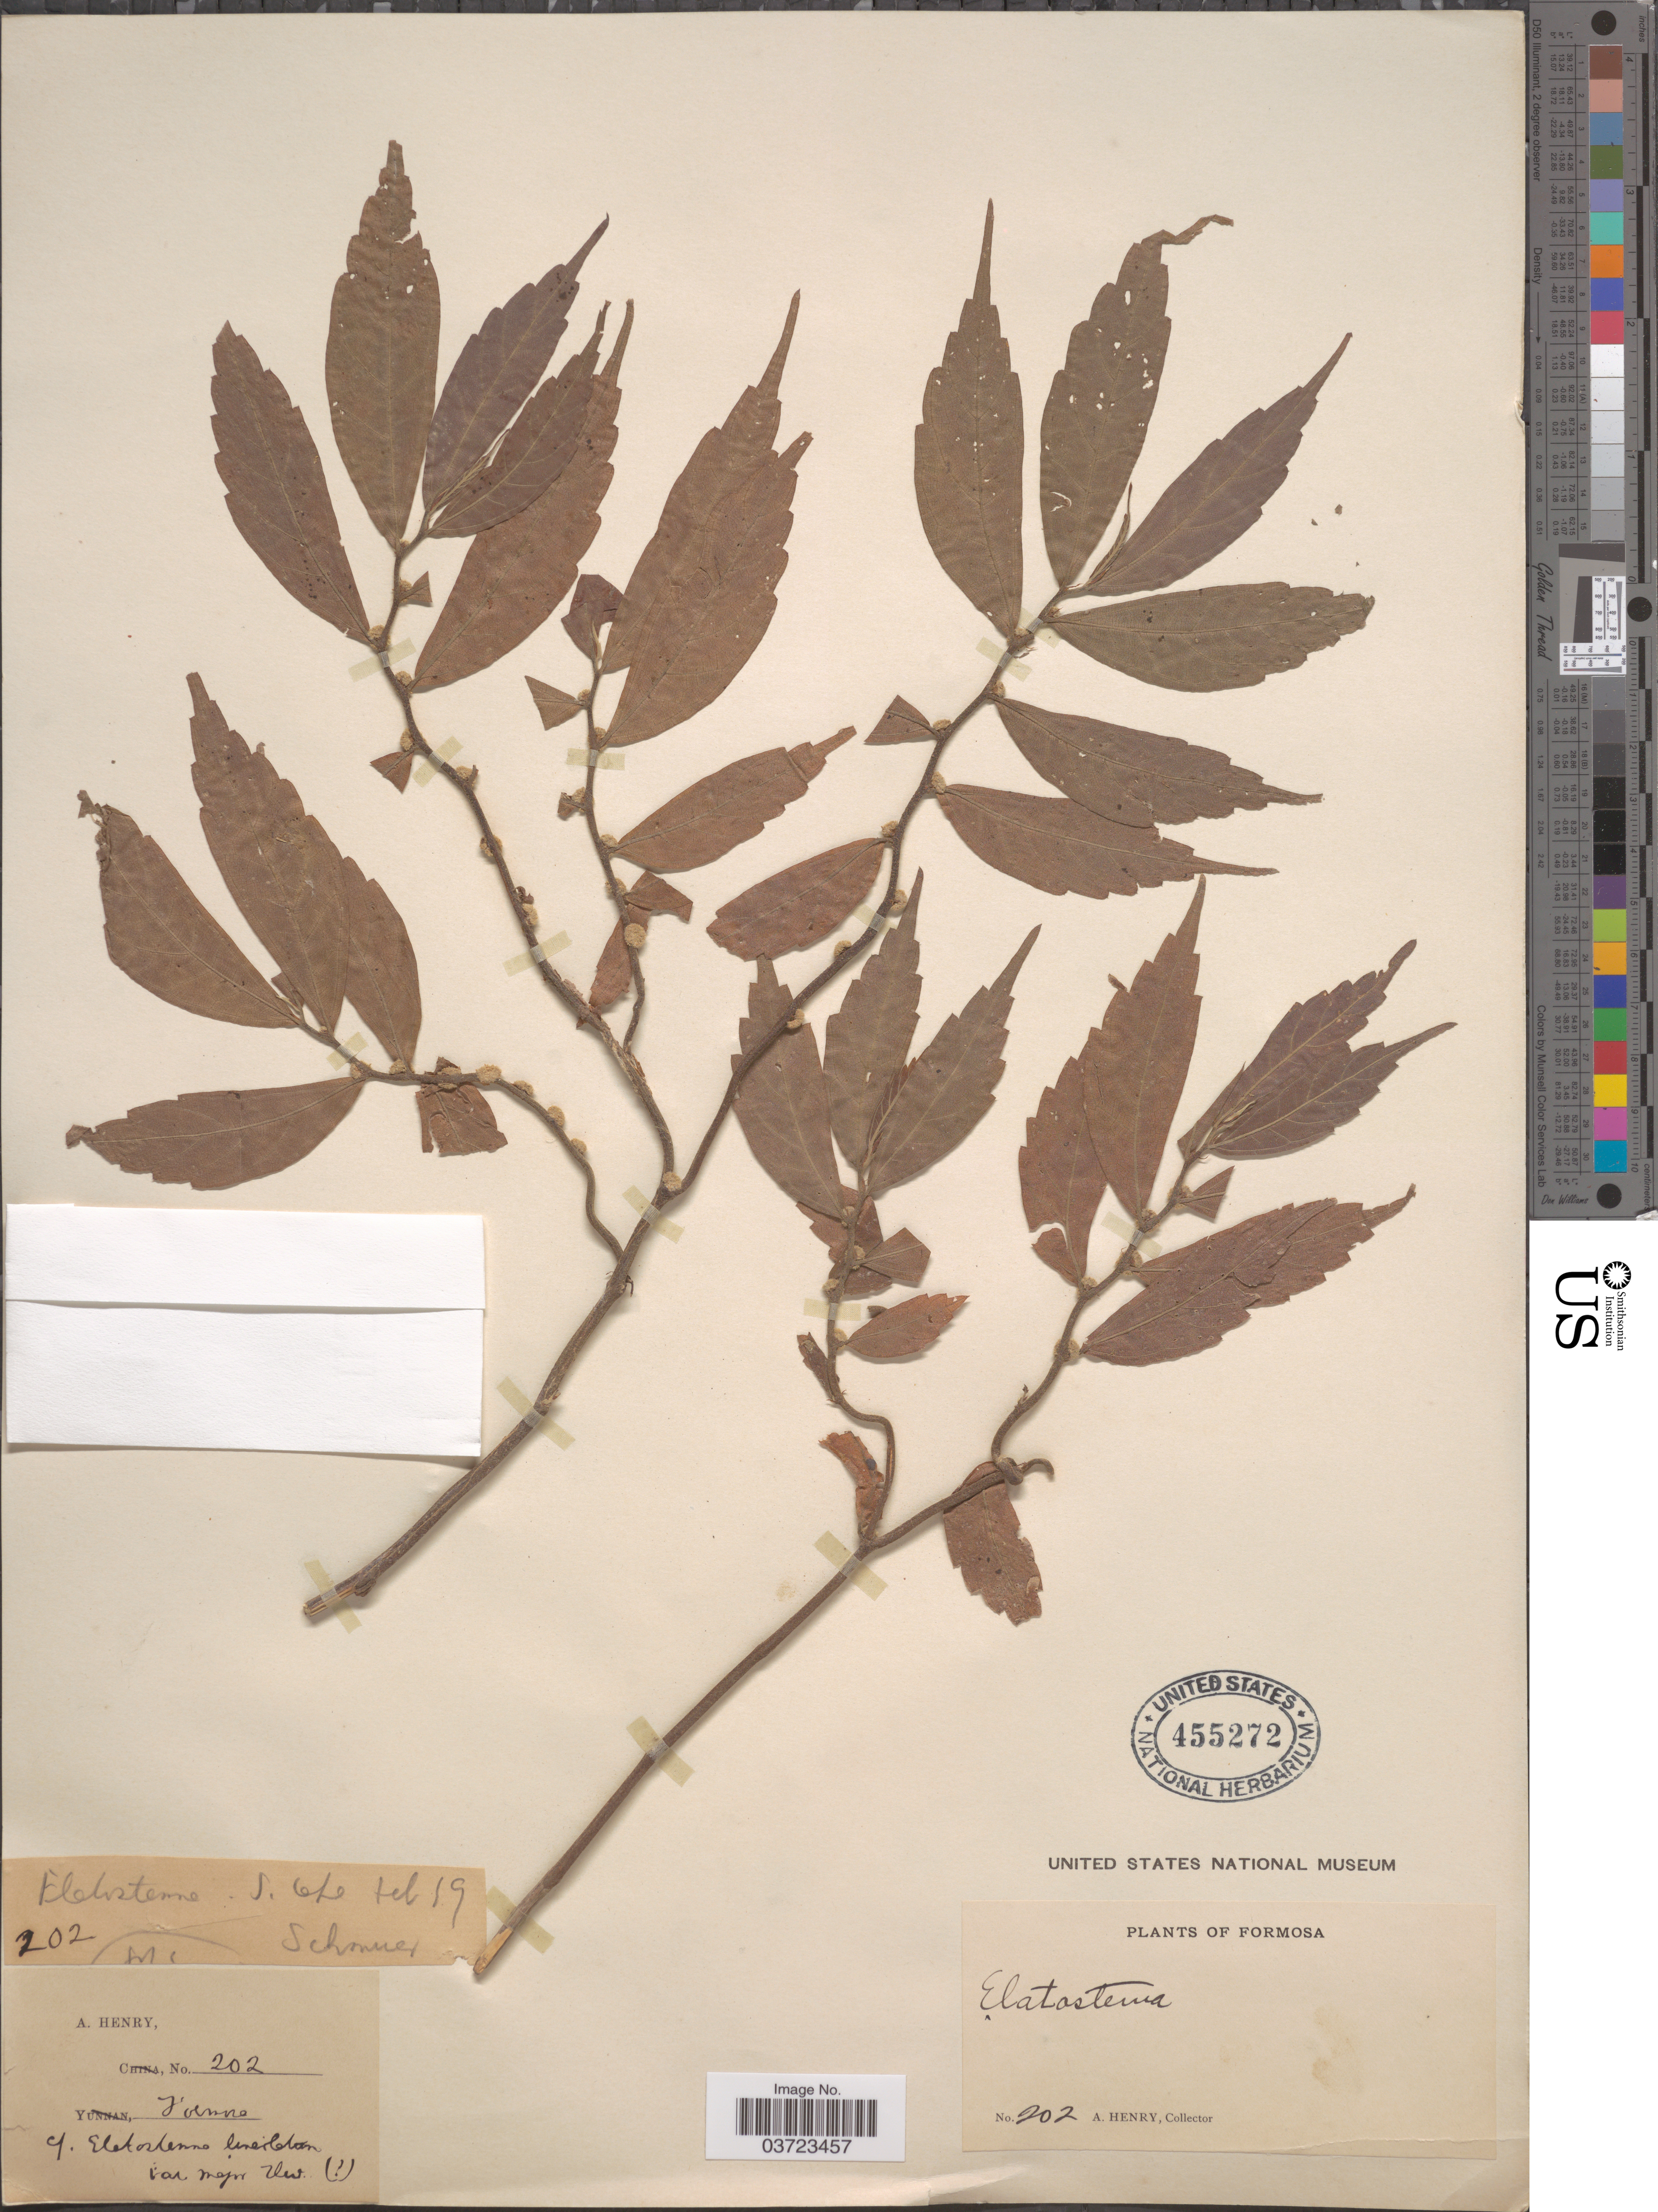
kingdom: Plantae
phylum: Tracheophyta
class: Magnoliopsida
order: Rosales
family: Urticaceae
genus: Elatostema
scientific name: Elatostema sp.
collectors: A. Henry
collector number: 202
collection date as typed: Feb 19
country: Taiwan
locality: Formosa. S. Cape. Schmuser.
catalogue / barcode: US 455272